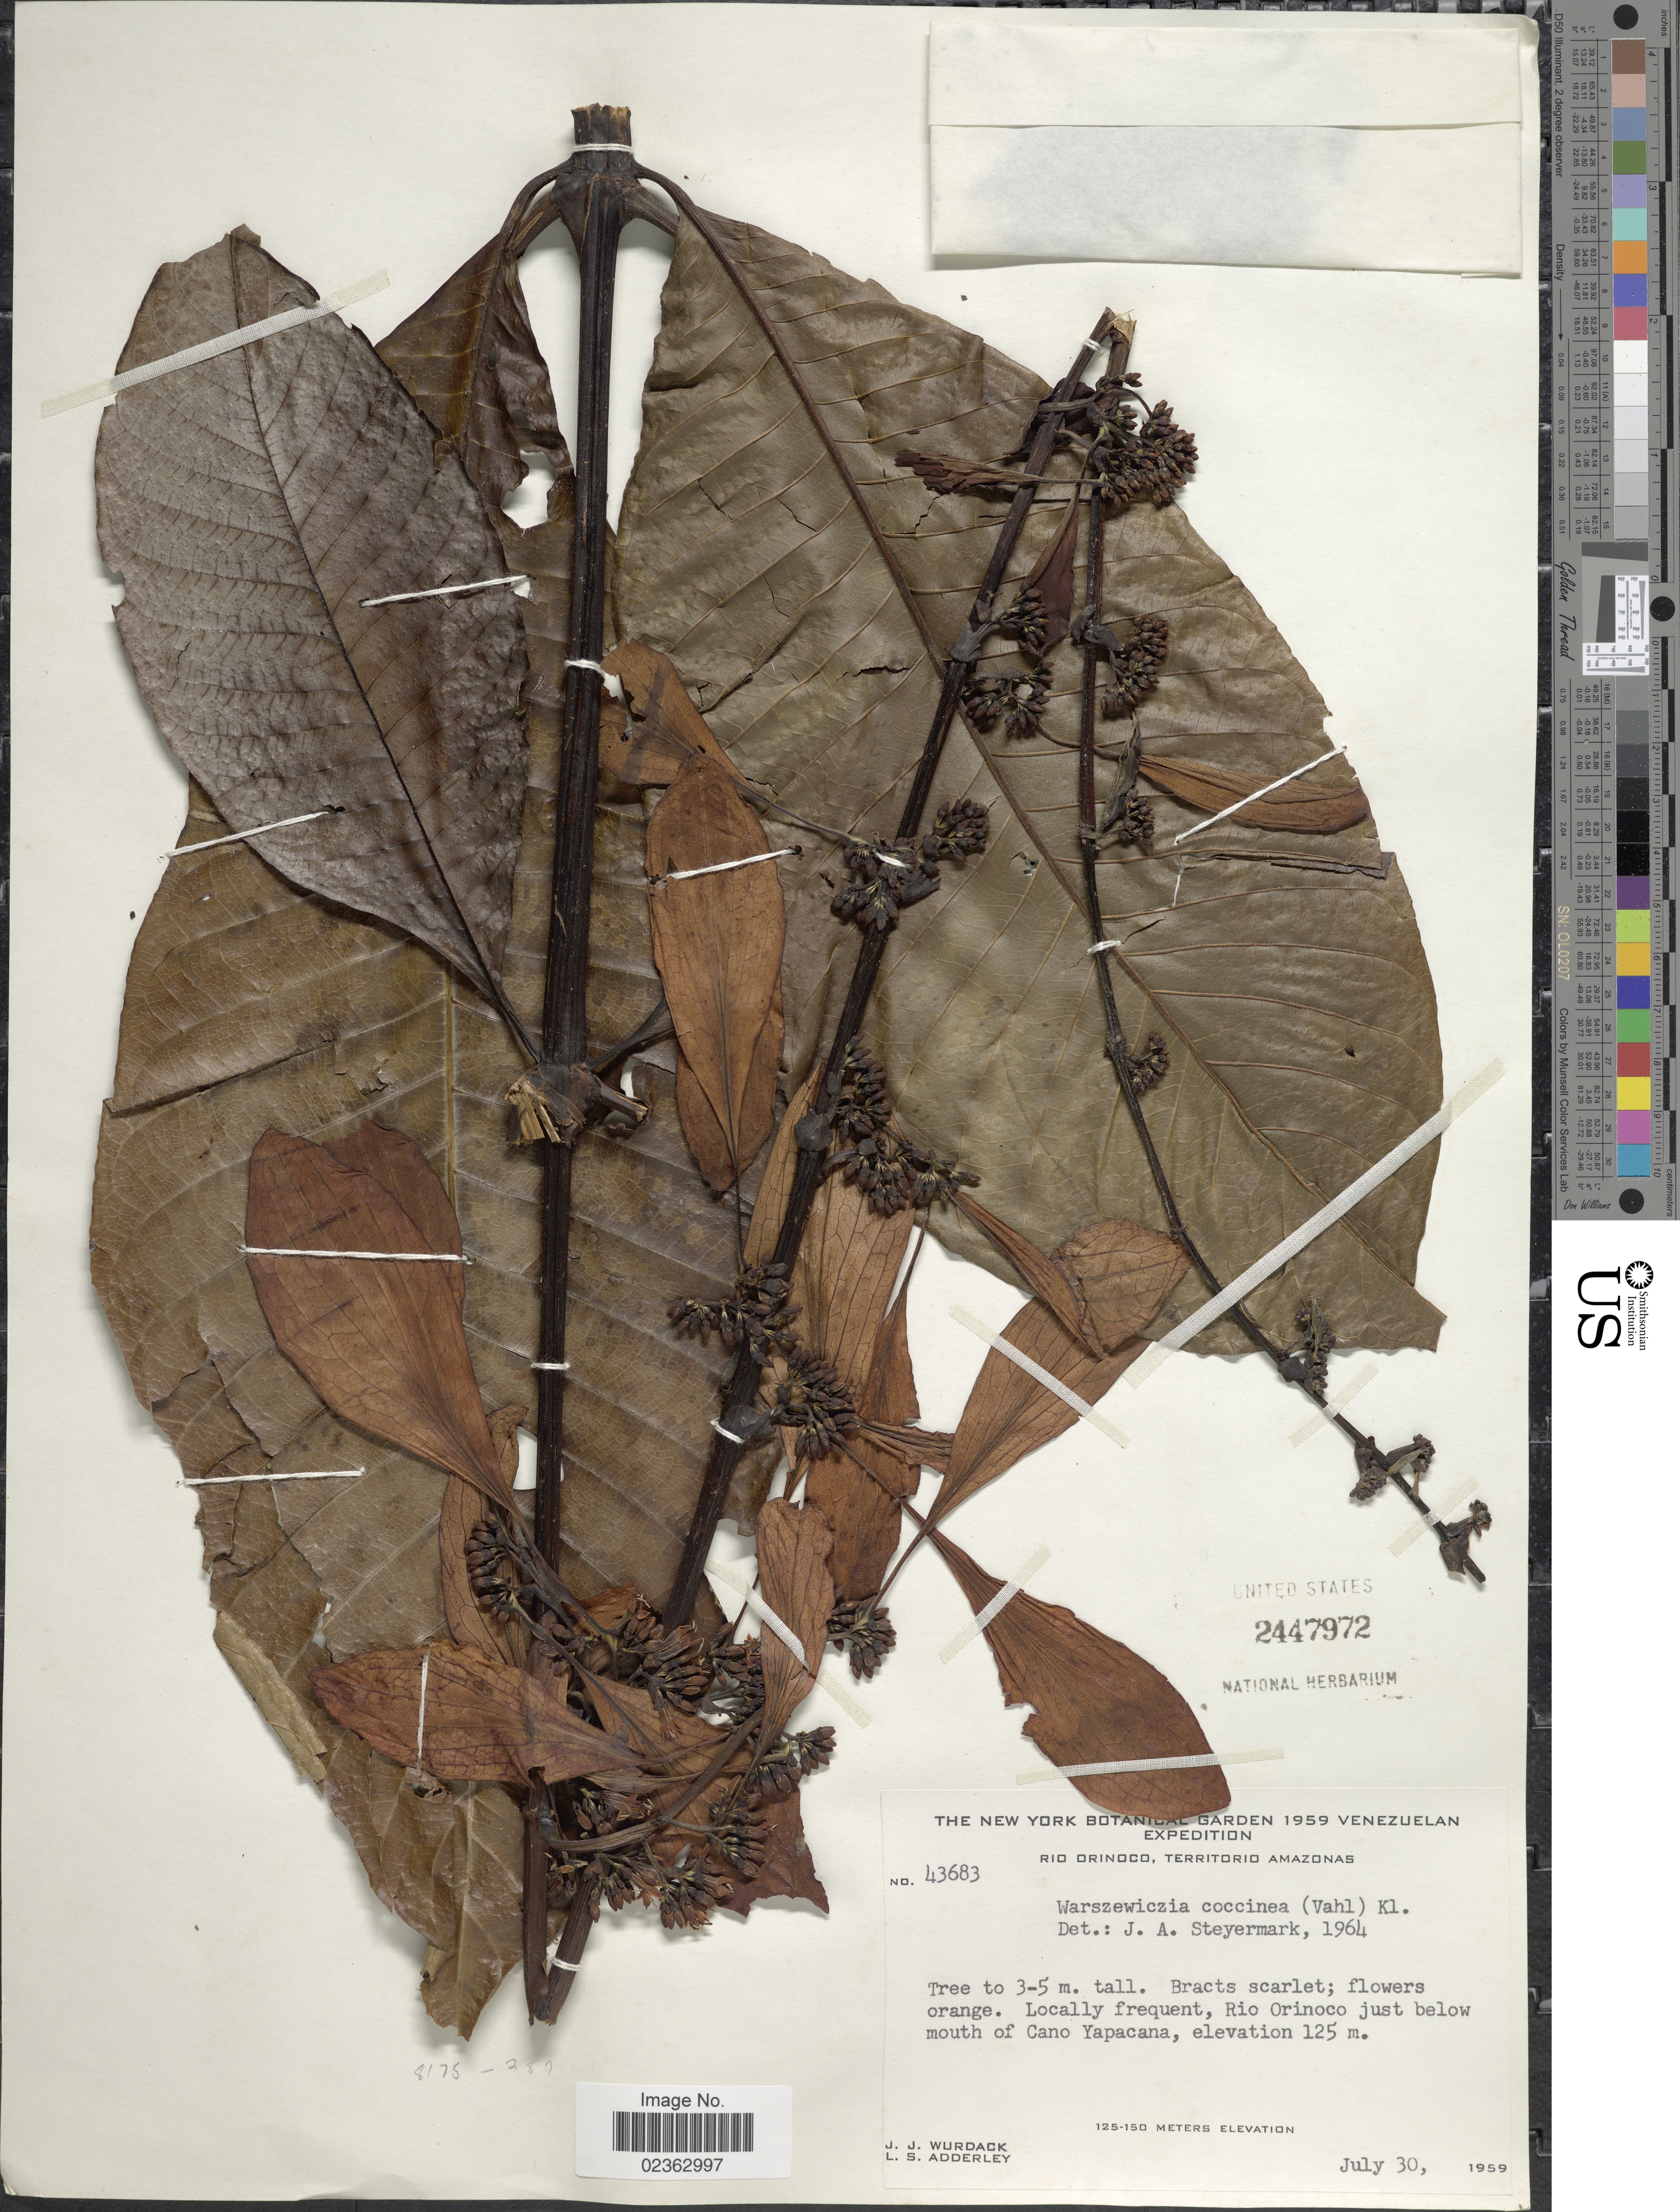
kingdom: Plantae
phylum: Tracheophyta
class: Magnoliopsida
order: Gentianales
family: Rubiaceae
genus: Warszewiczia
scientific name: Warszewiczia coccinea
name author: (Vahl) Klotzsch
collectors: J. J. Wurdack & L. S. Adderley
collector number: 43683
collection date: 1959-07-30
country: Venezuela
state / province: Amazonas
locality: Rio Orinoco, just below mouth of Cano Yapacana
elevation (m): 125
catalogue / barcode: US 2447972